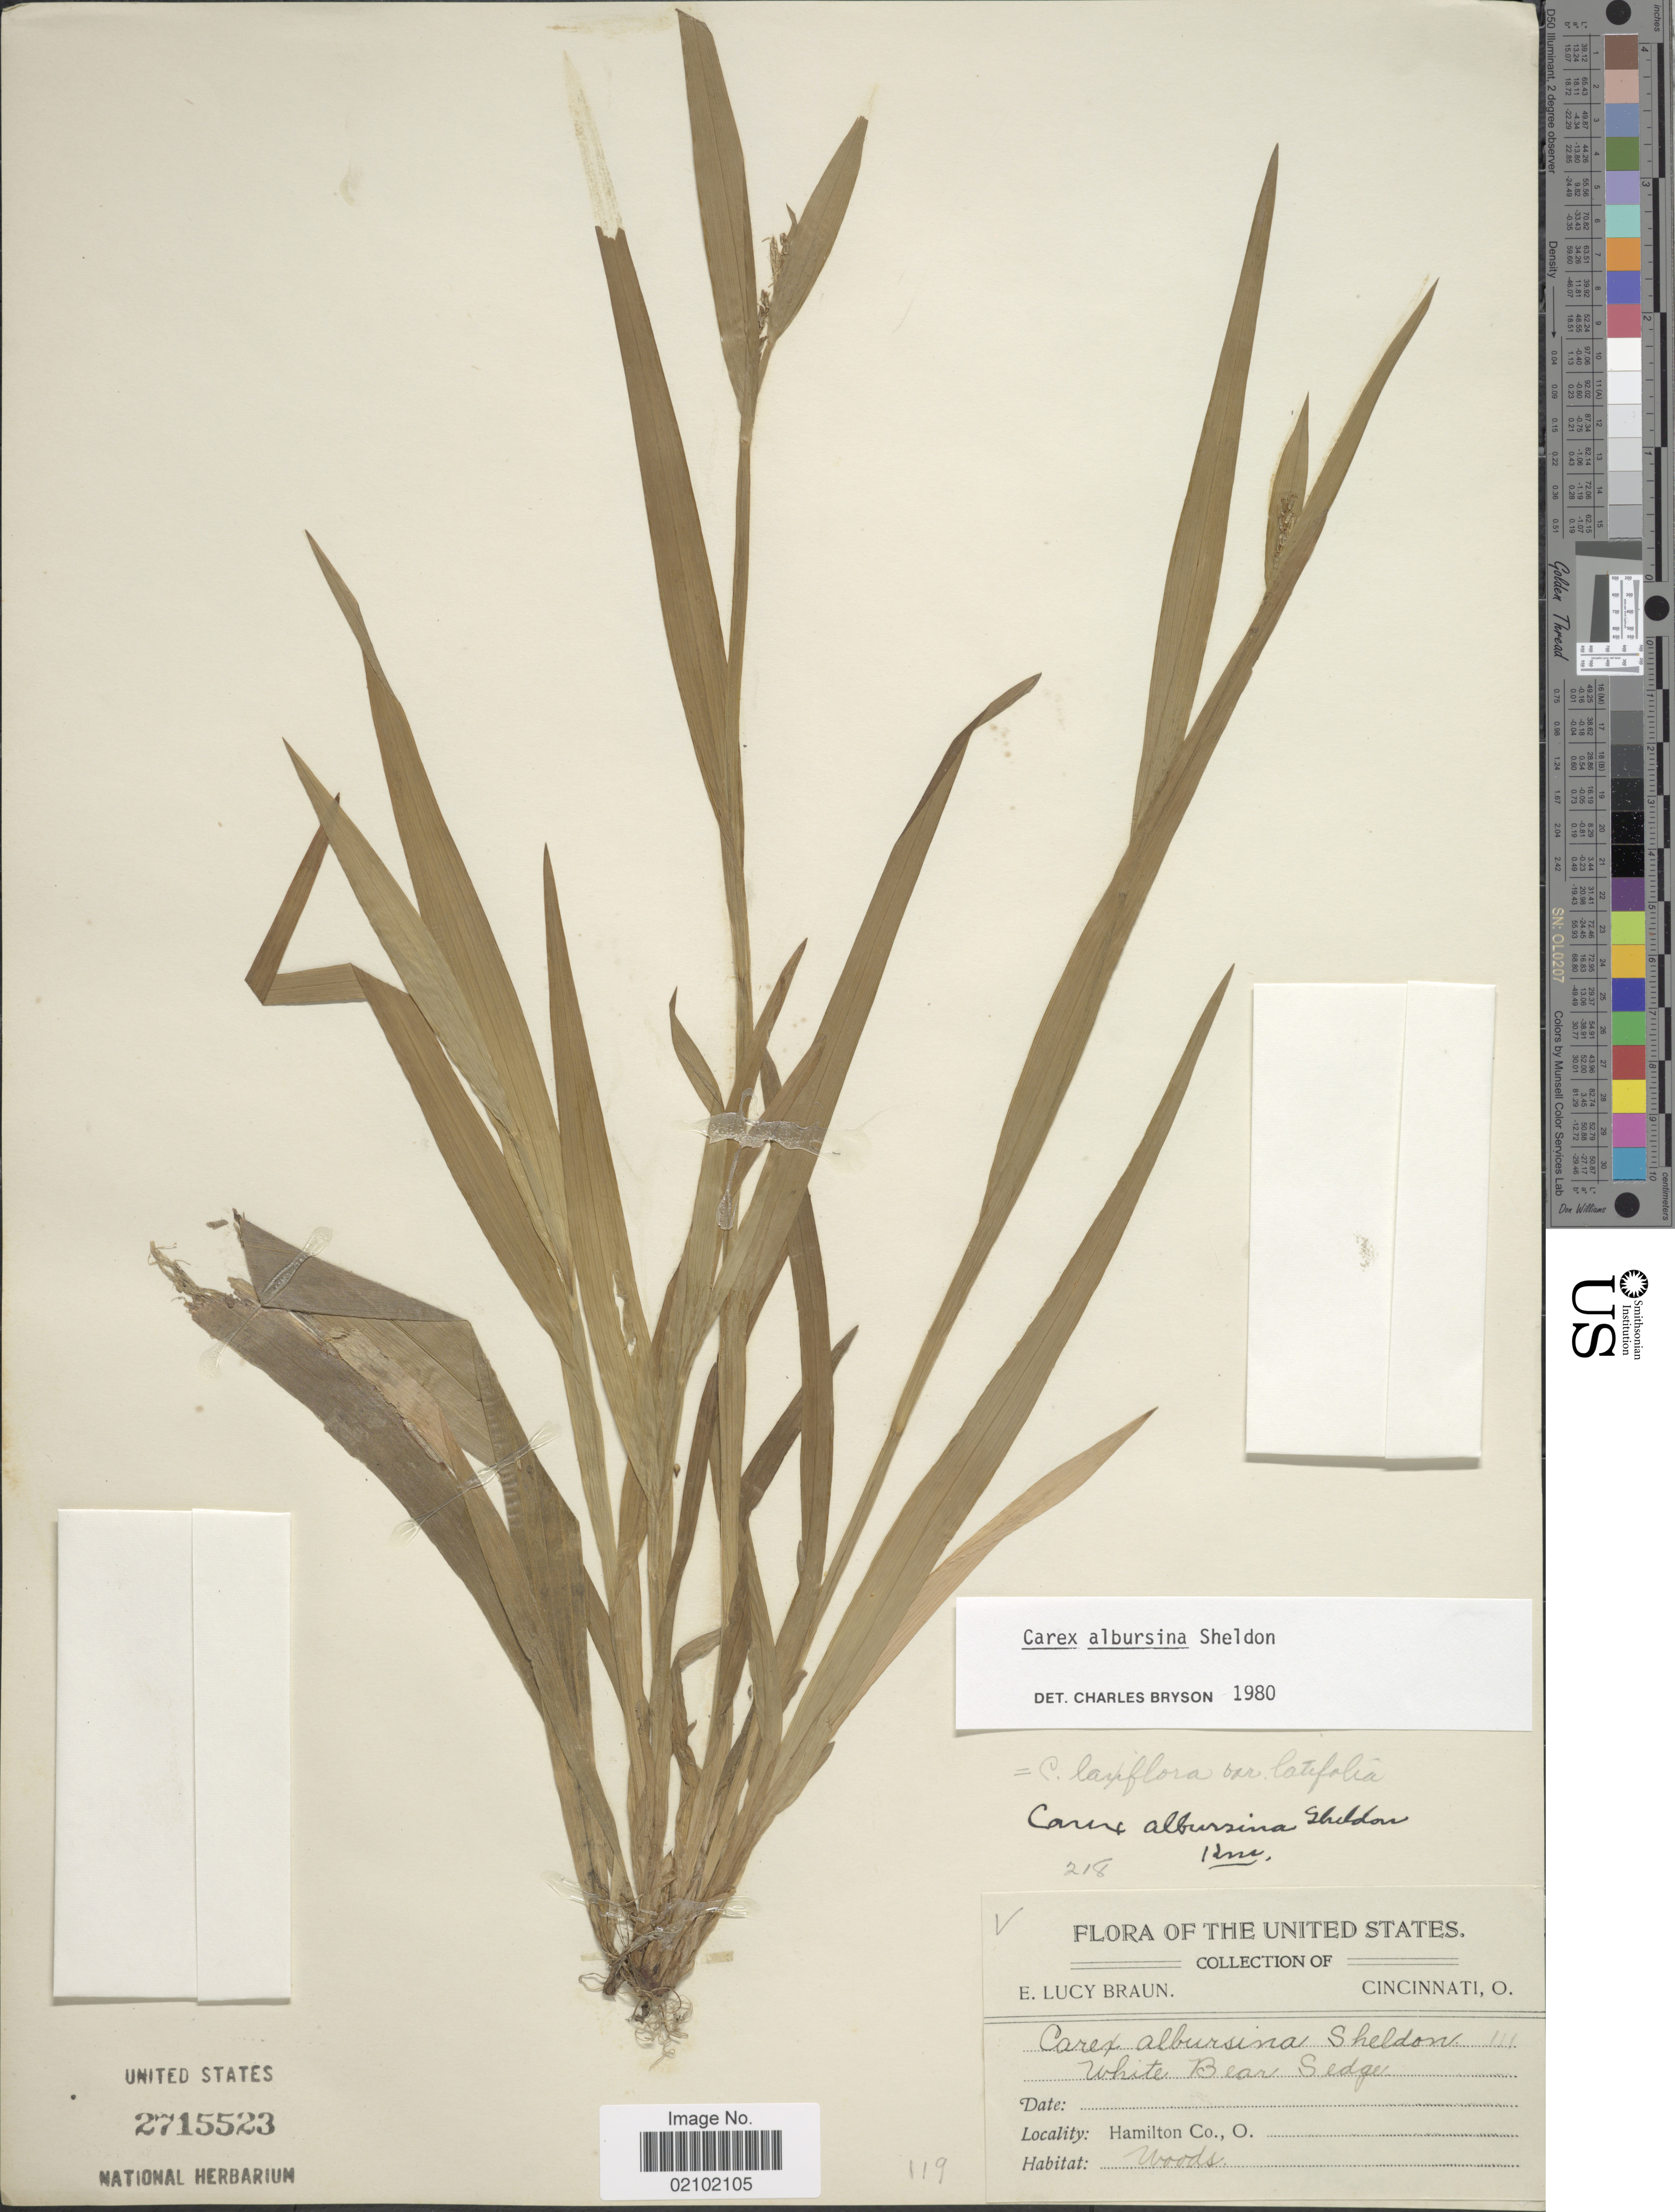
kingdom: Plantae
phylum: Tracheophyta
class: Liliopsida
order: Poales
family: Cyperaceae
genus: Carex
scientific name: Carex albursina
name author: E. Sheld.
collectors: E. L. Braun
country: United States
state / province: Ohio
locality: Hamilton Co.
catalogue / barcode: US 2715523